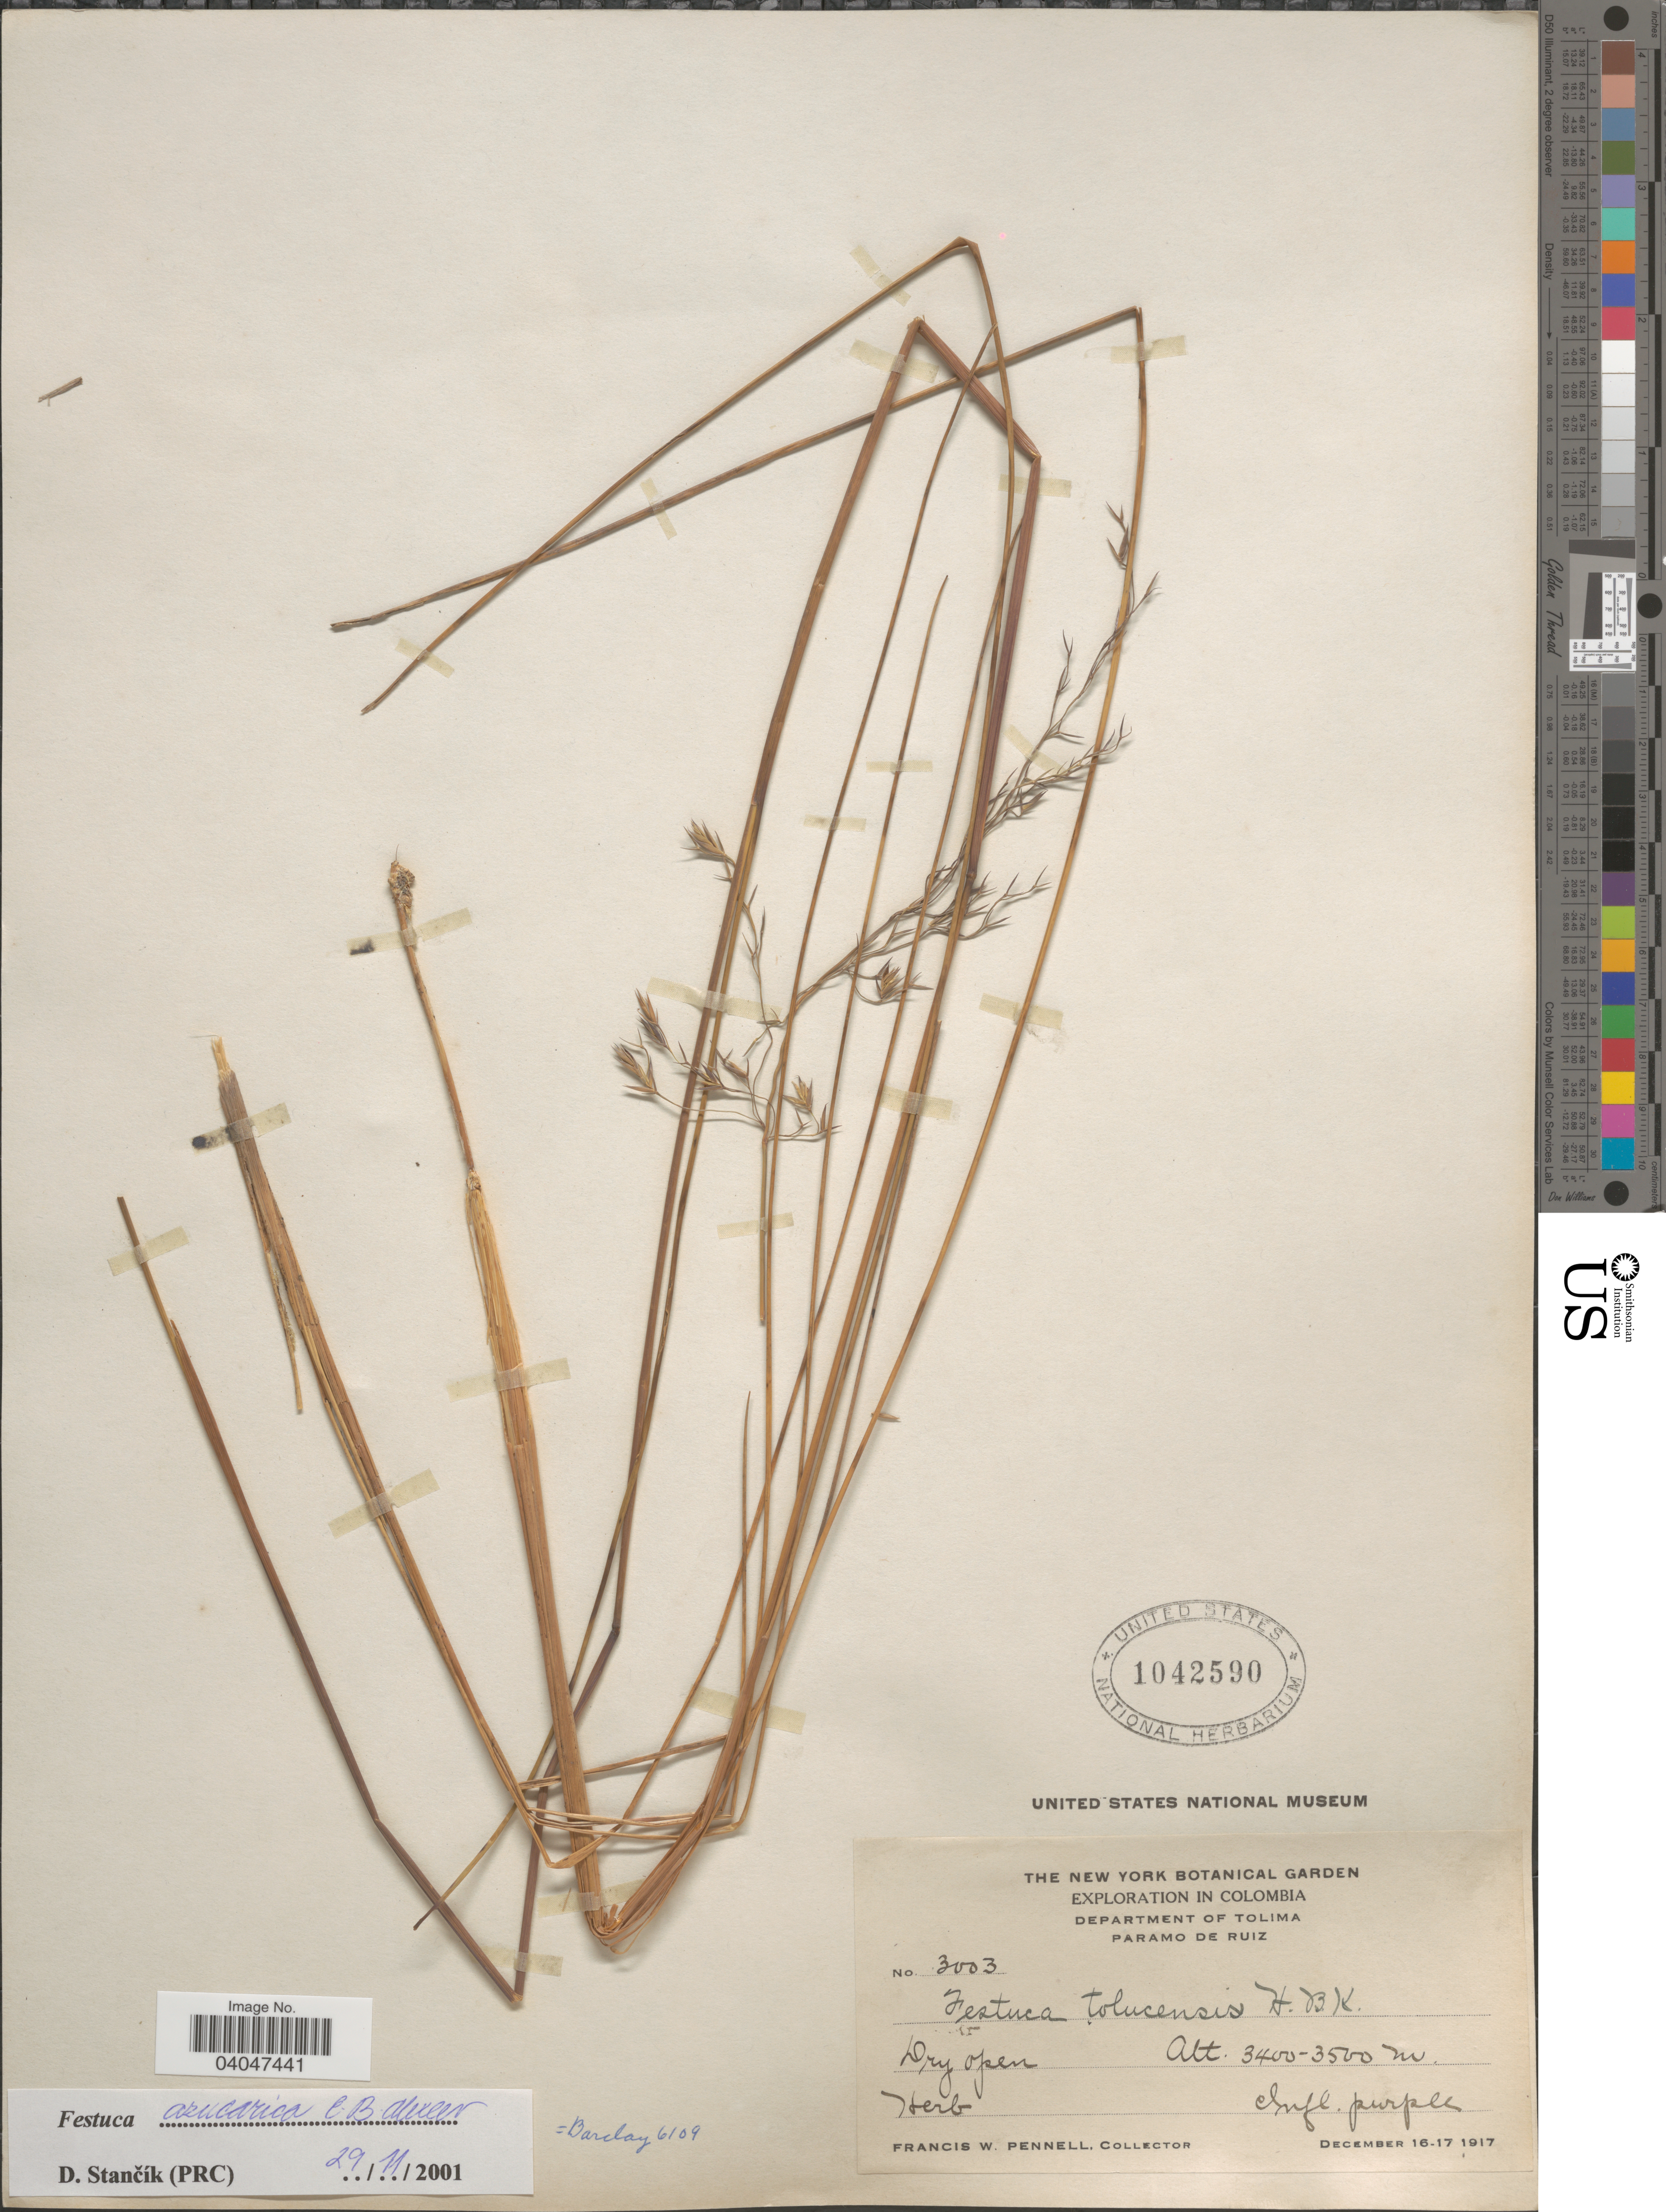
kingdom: Plantae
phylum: Tracheophyta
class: Liliopsida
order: Poales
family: Poaceae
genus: Festuca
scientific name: Festuca azucarica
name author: E.B. Alexeev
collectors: F. W. Pennell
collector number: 3003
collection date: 1917-12-16/1917-12-17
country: Colombia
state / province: Tolima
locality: Department of Tolima. Paramo de Ruiz.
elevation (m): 3400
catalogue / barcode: US 1042590